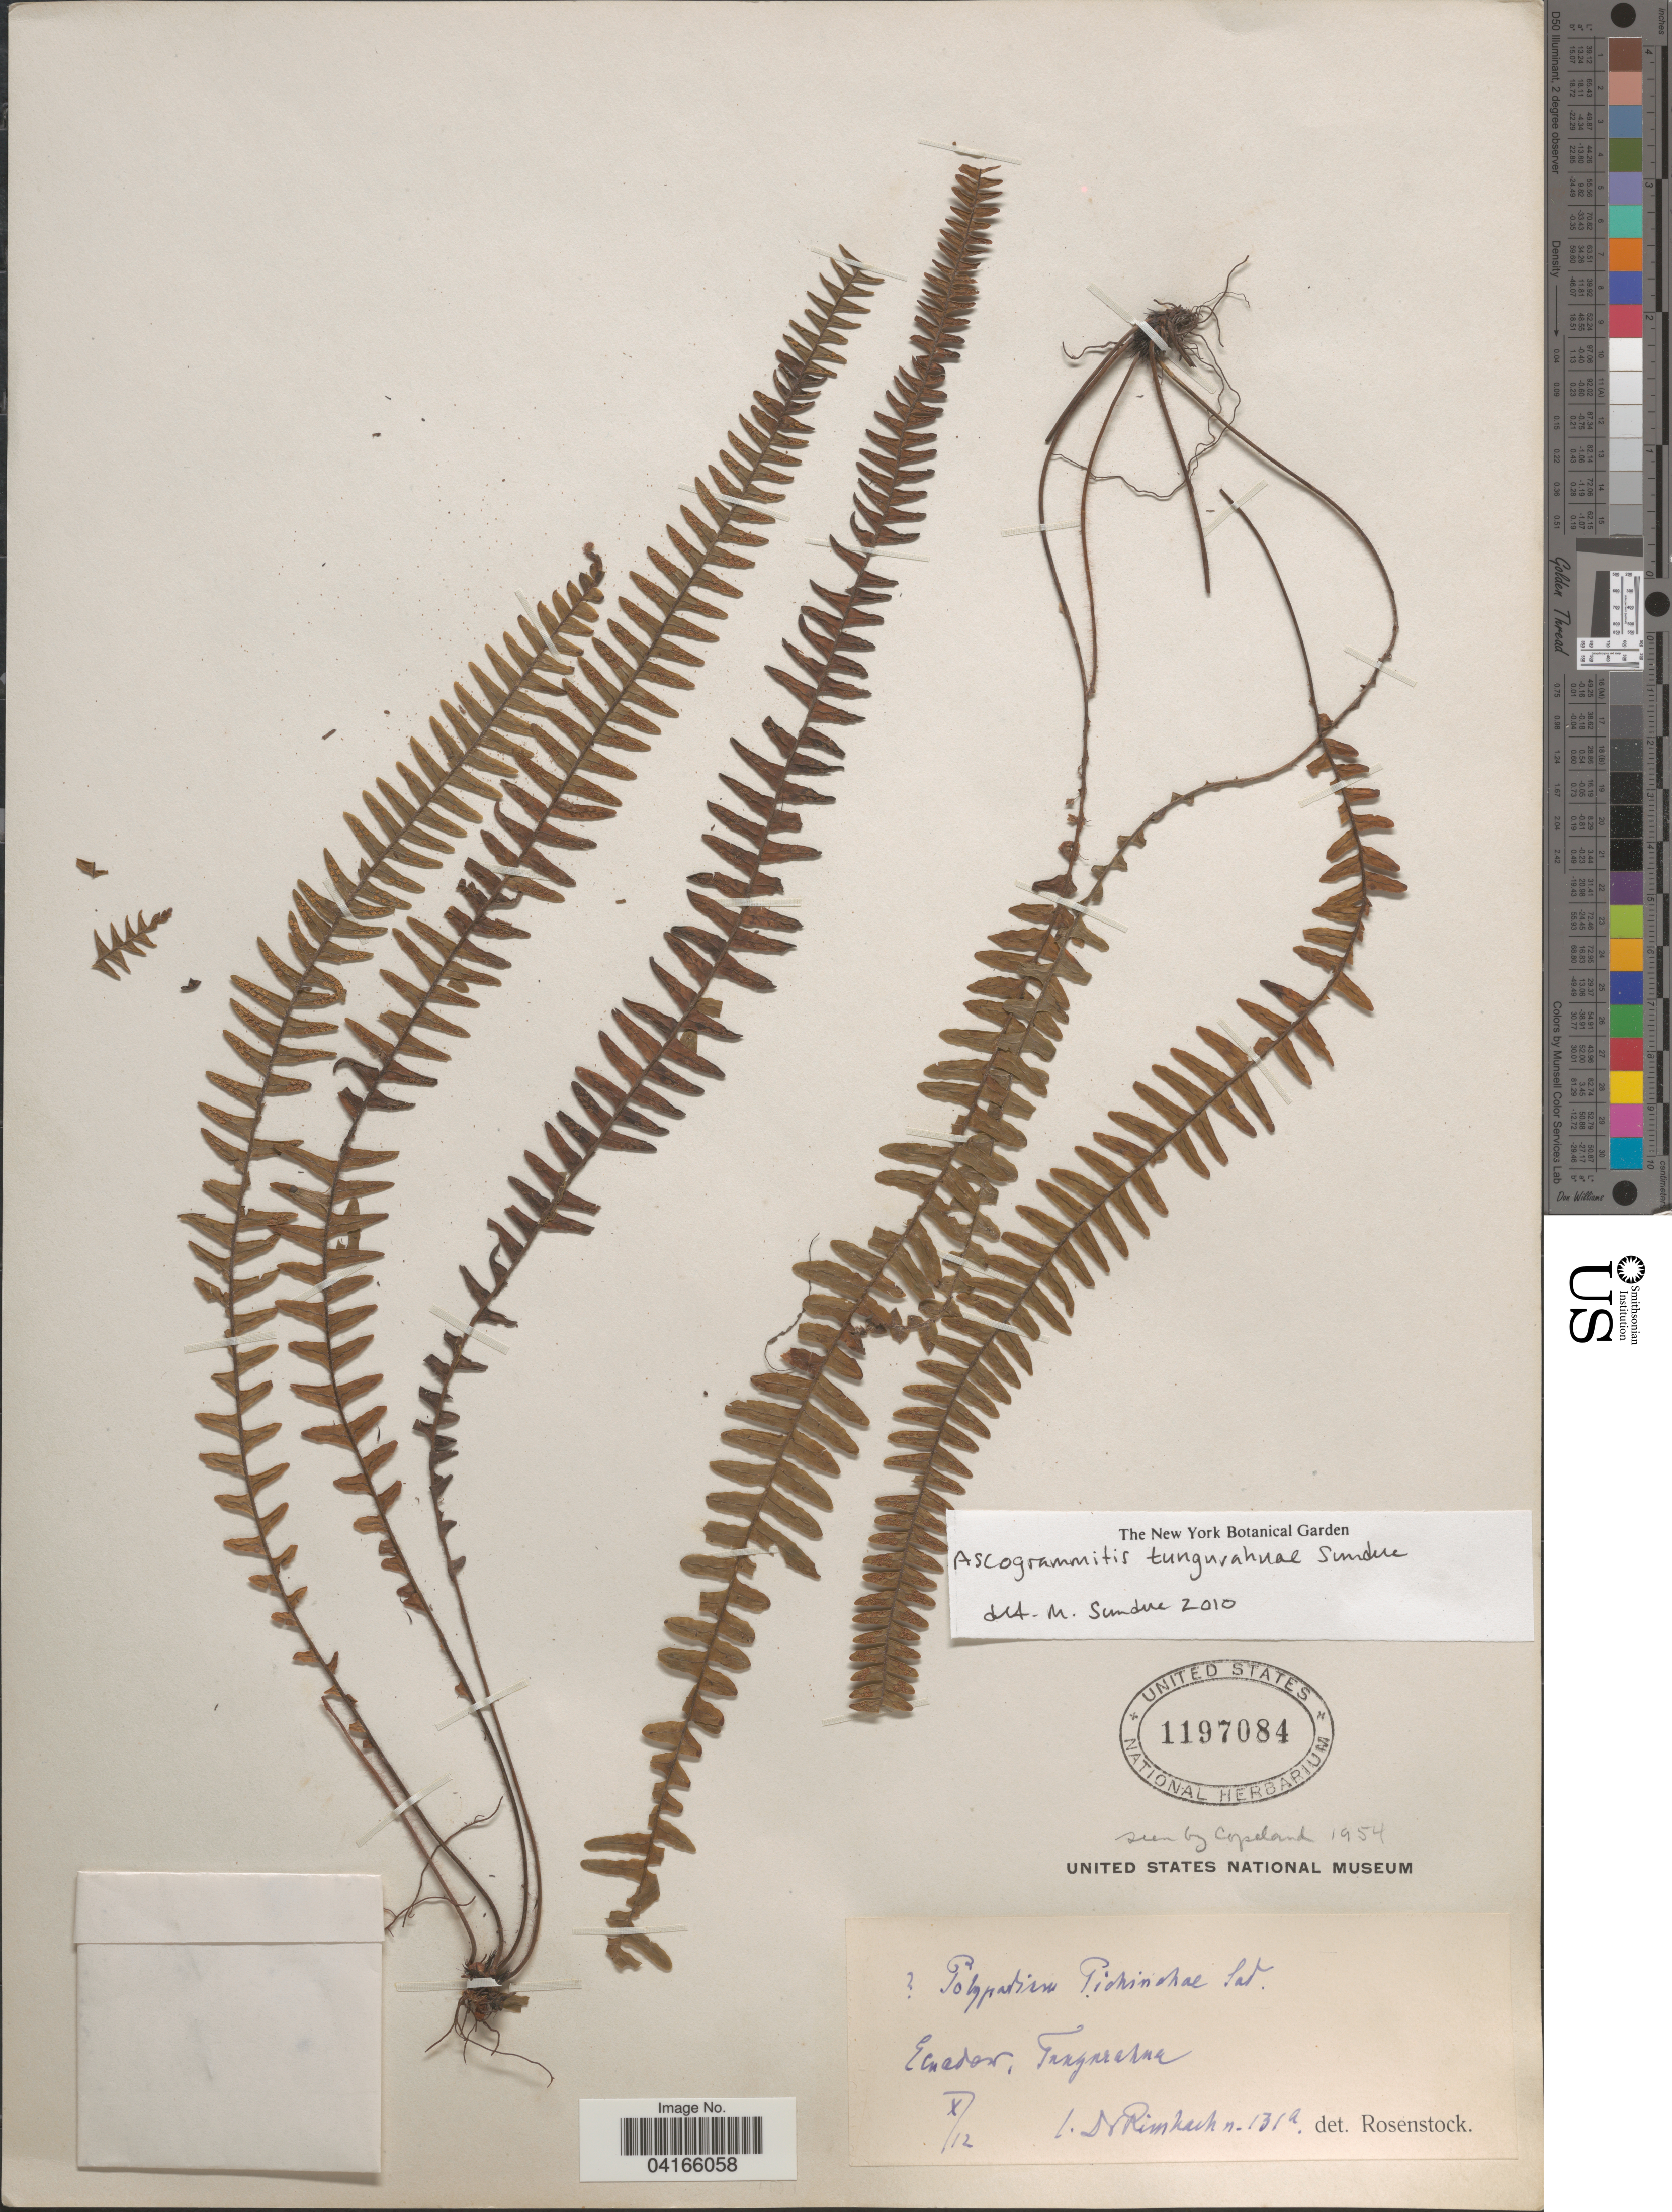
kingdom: Plantae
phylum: Tracheophyta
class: Polypodiopsida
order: Polypodiales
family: Polypodiaceae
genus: Ascogrammitis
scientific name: Ascogrammitis tungurahuae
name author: Sundue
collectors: L. Rimbach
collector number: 131a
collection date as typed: Transcribed d/m/y: /10/12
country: Ecuador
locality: Tangarahna.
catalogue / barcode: US 1197084